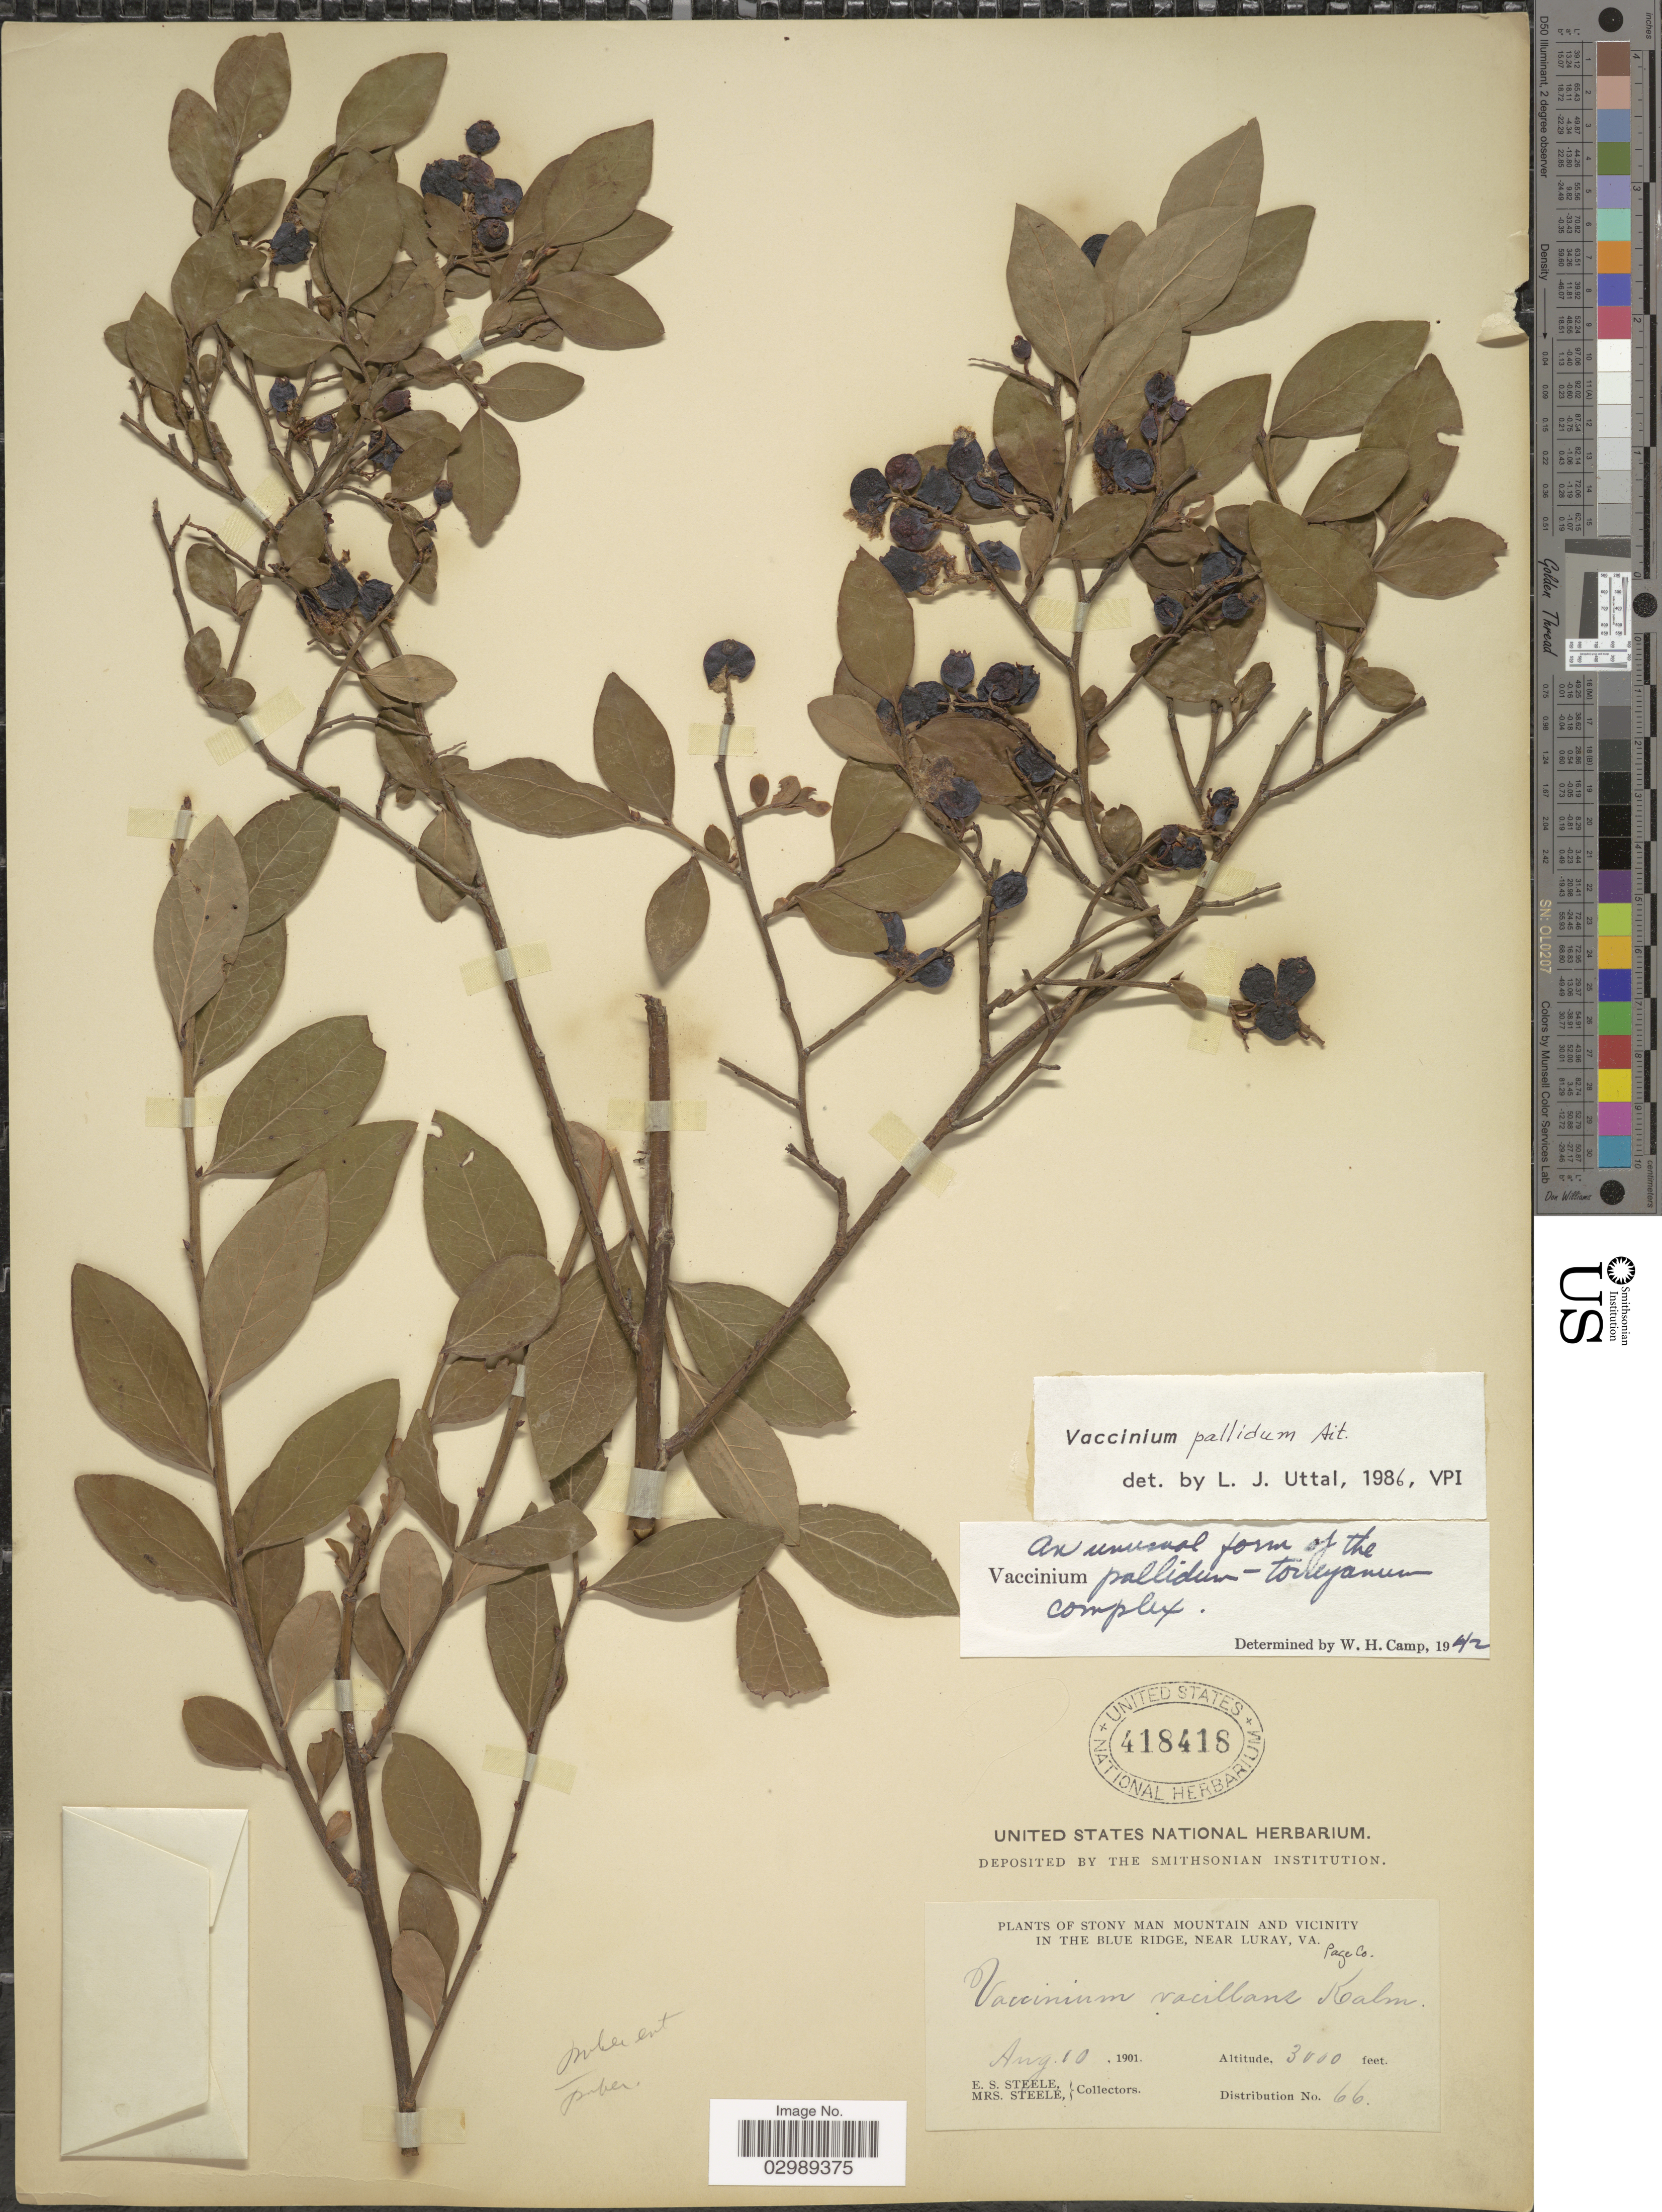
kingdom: Plantae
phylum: Tracheophyta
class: Magnoliopsida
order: Ericales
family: Ericaceae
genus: Vaccinium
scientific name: Vaccinium pallidum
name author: Aiton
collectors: E. Steele & Mrs. E. S. Steele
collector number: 66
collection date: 1901-08-10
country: United States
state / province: Virginia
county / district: Page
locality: Stony Man Mountain and vicinity in the Blue Ridge, near Luray, Page Co.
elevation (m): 914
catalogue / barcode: US 418418